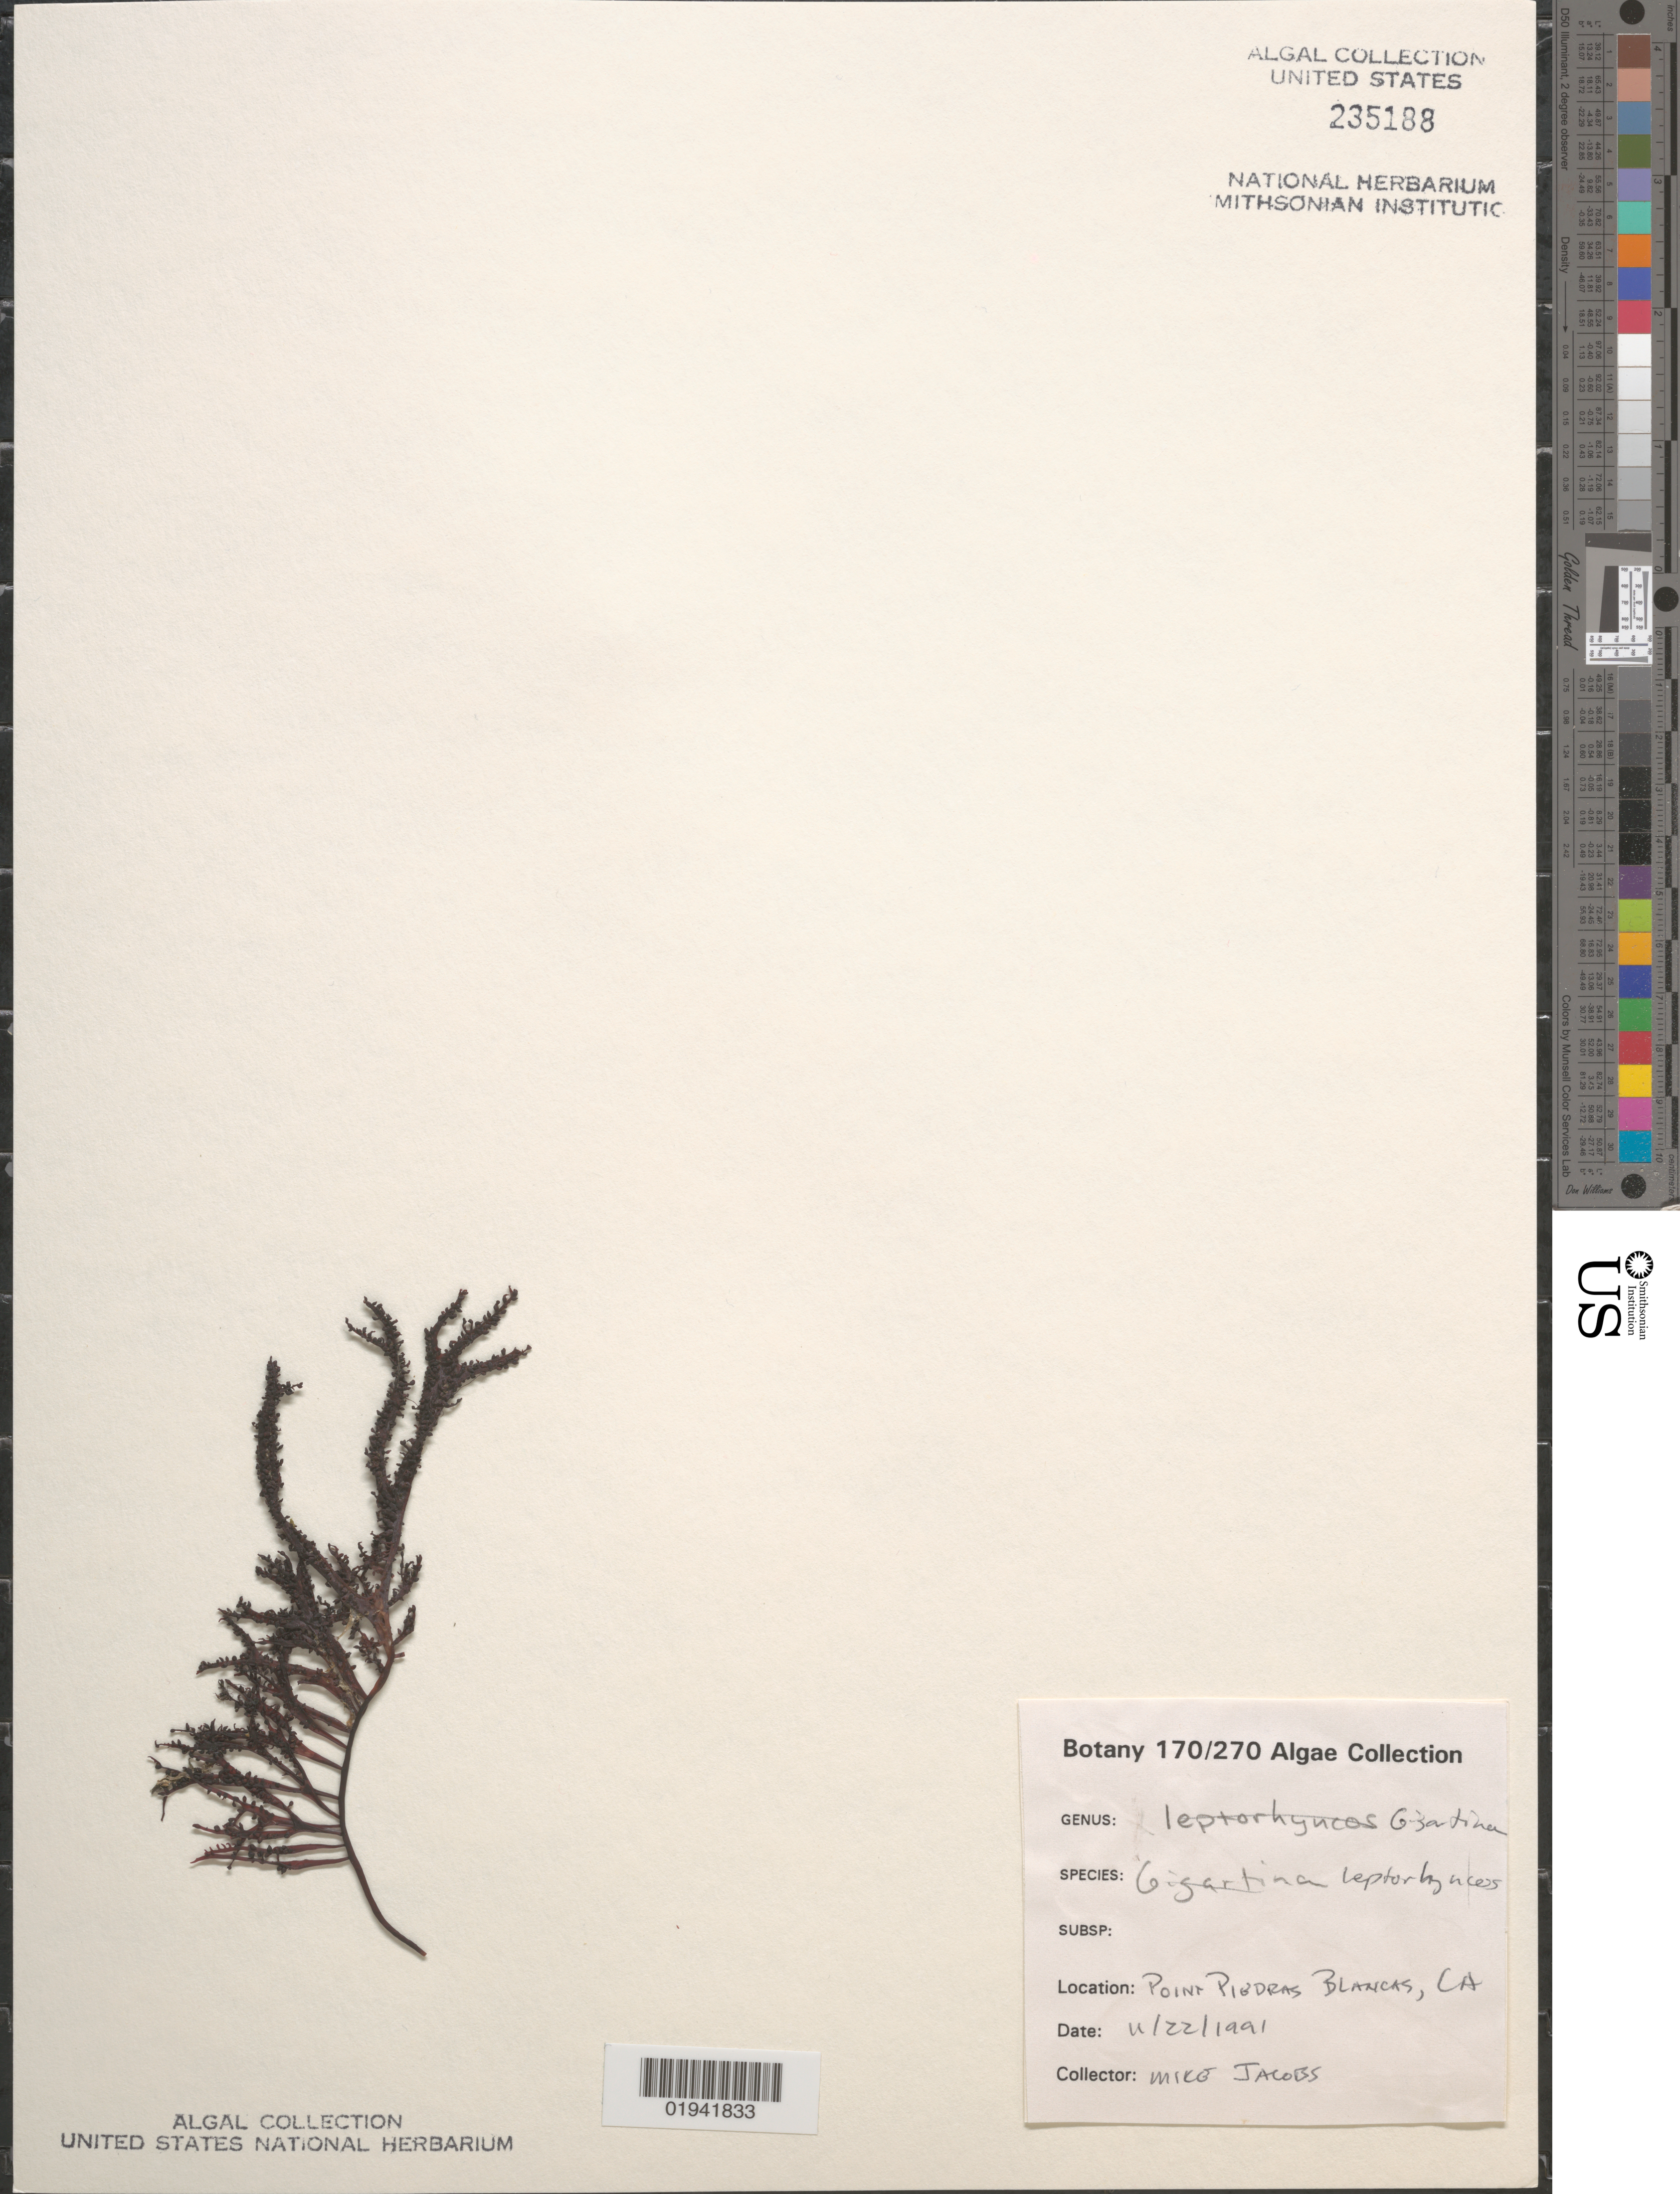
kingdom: Plantae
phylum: Rhodophyta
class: Florideophyceae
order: Gigartinales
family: Gigartinaceae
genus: Mazzaella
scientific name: Mazzaella leptorhynchos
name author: (J. Agardh) Leister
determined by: Algae name updating Project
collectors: M. Jacobs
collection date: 1991-11-22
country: United States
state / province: California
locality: Point Piedras Blancas.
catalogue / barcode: US 235188